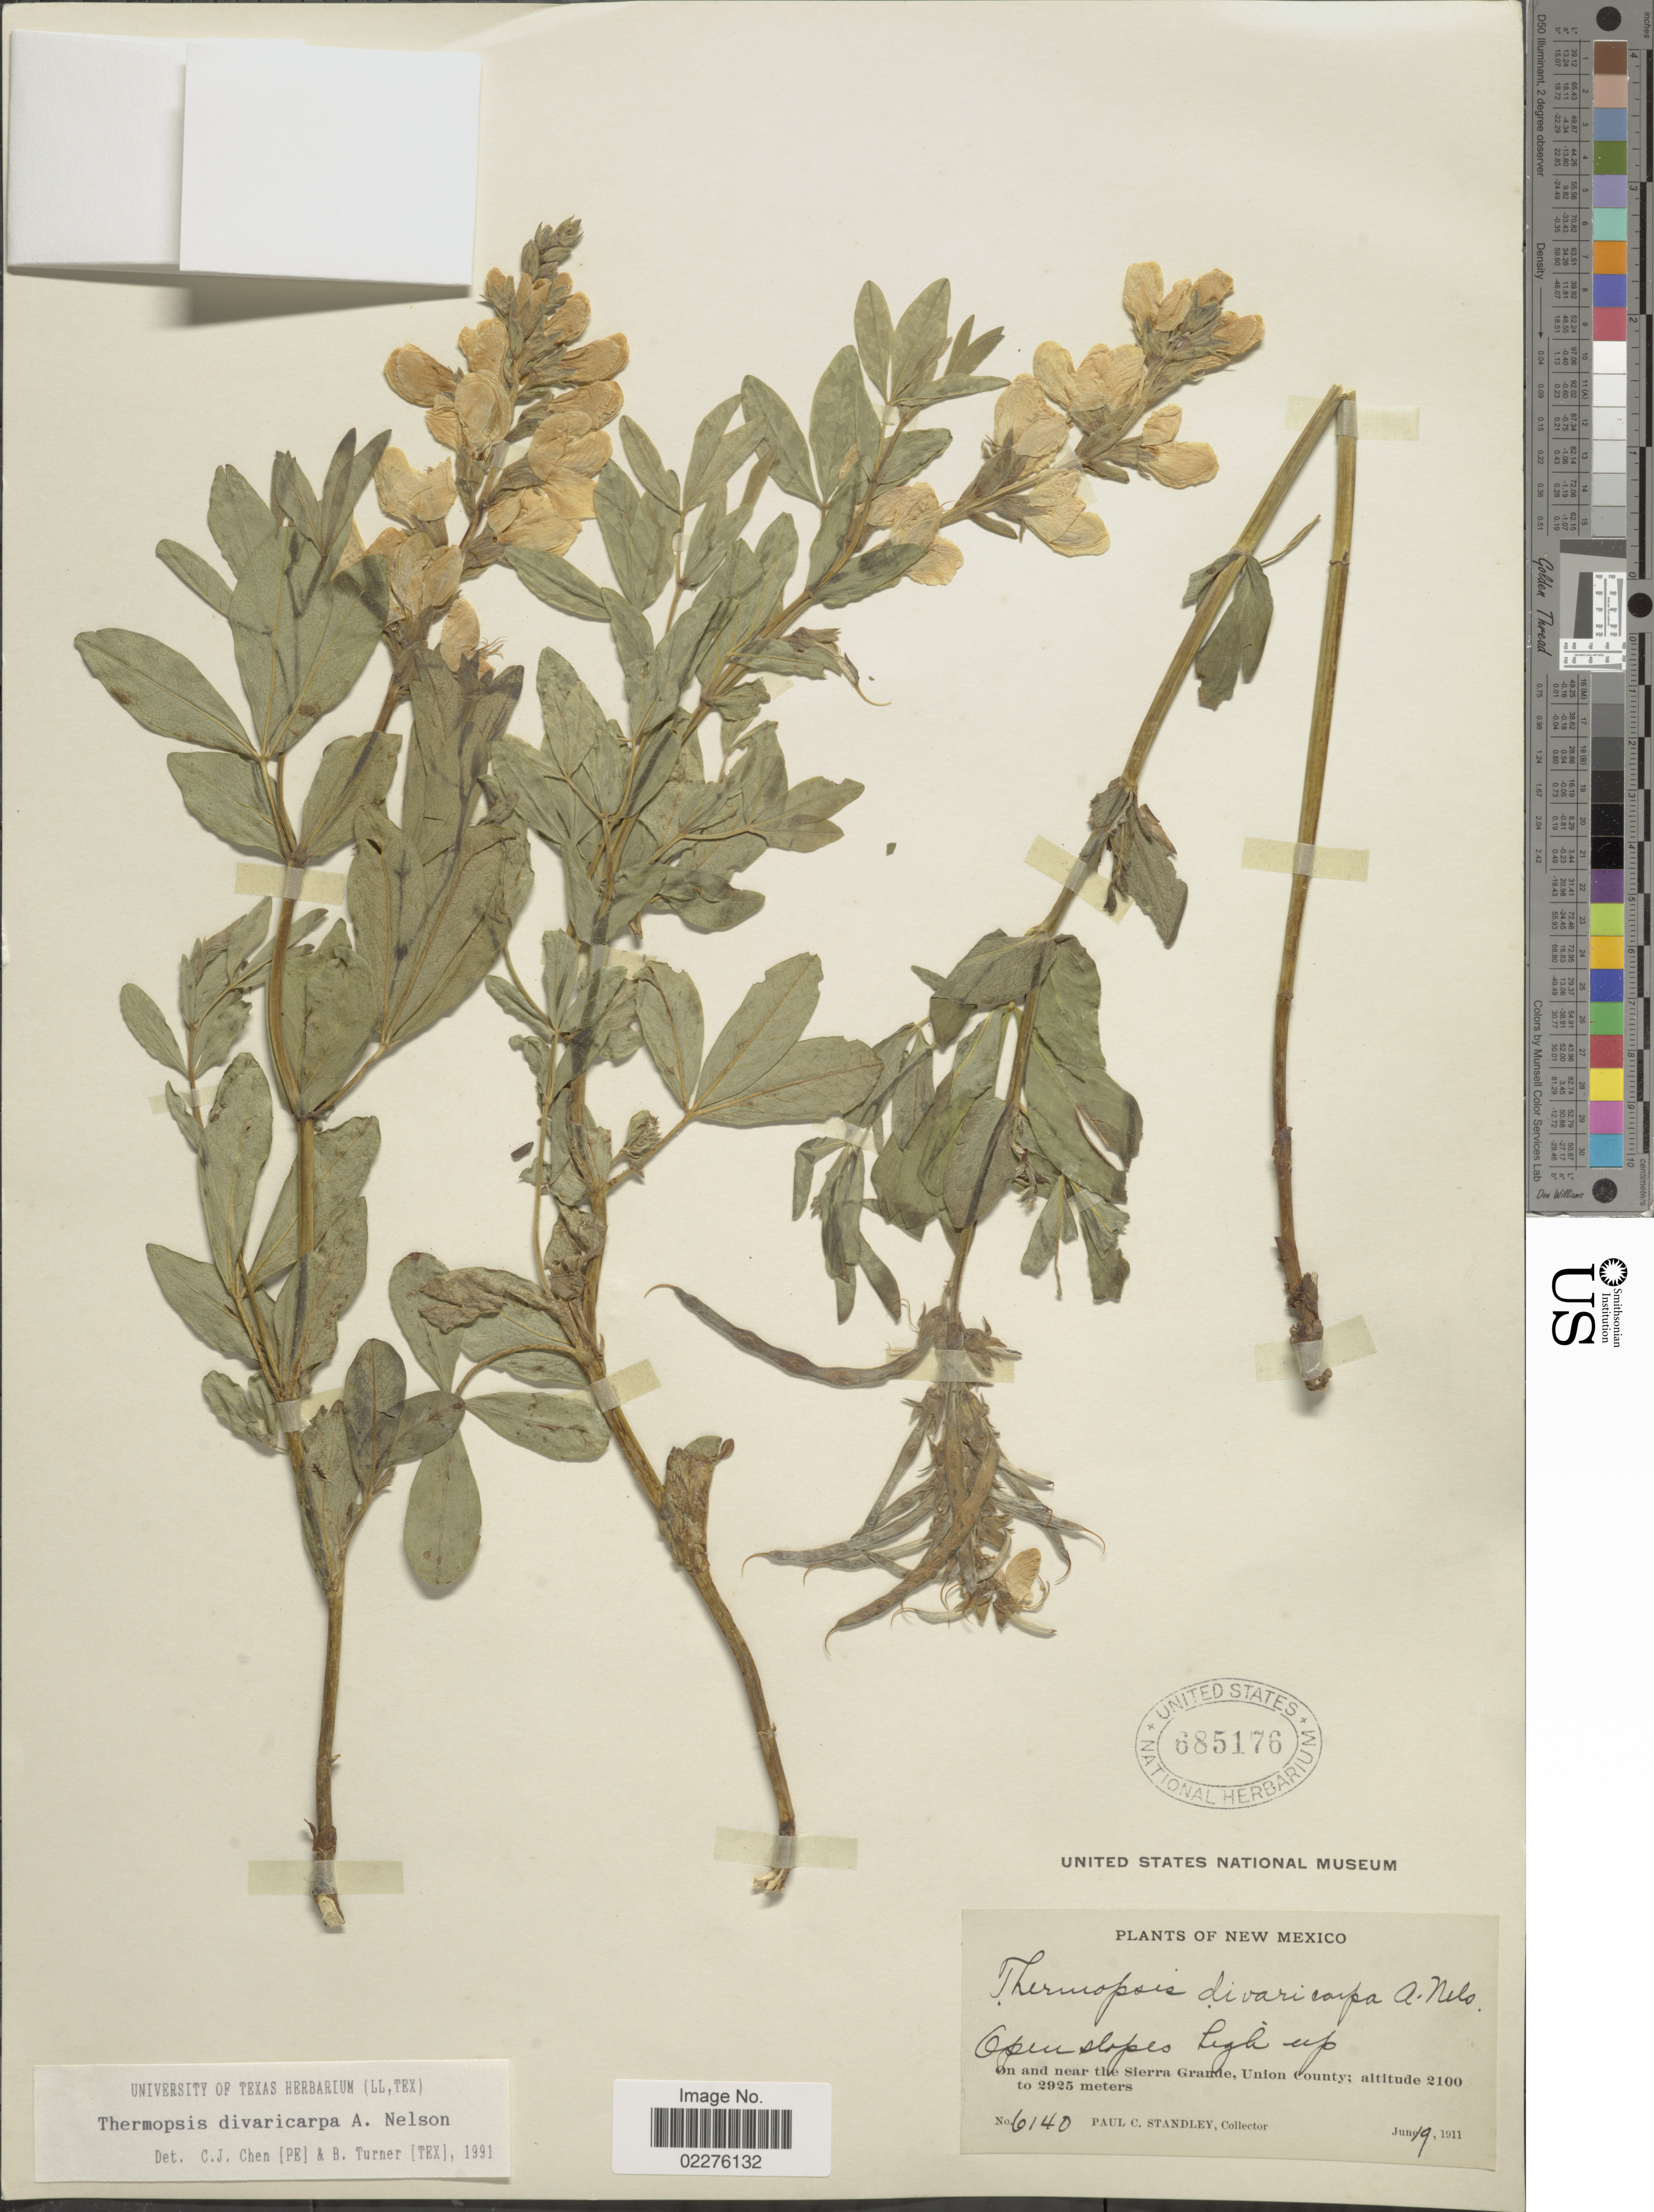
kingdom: Plantae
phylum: Tracheophyta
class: Magnoliopsida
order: Fabales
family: Fabaceae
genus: Thermopsis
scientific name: Thermopsis divaricarpa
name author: A. Nelson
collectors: P. C. Standley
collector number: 6140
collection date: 1911-06-19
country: United States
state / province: New Mexico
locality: Open slopes high up, On and near the Sierra Grande, Union County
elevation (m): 2100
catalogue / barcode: US 685176